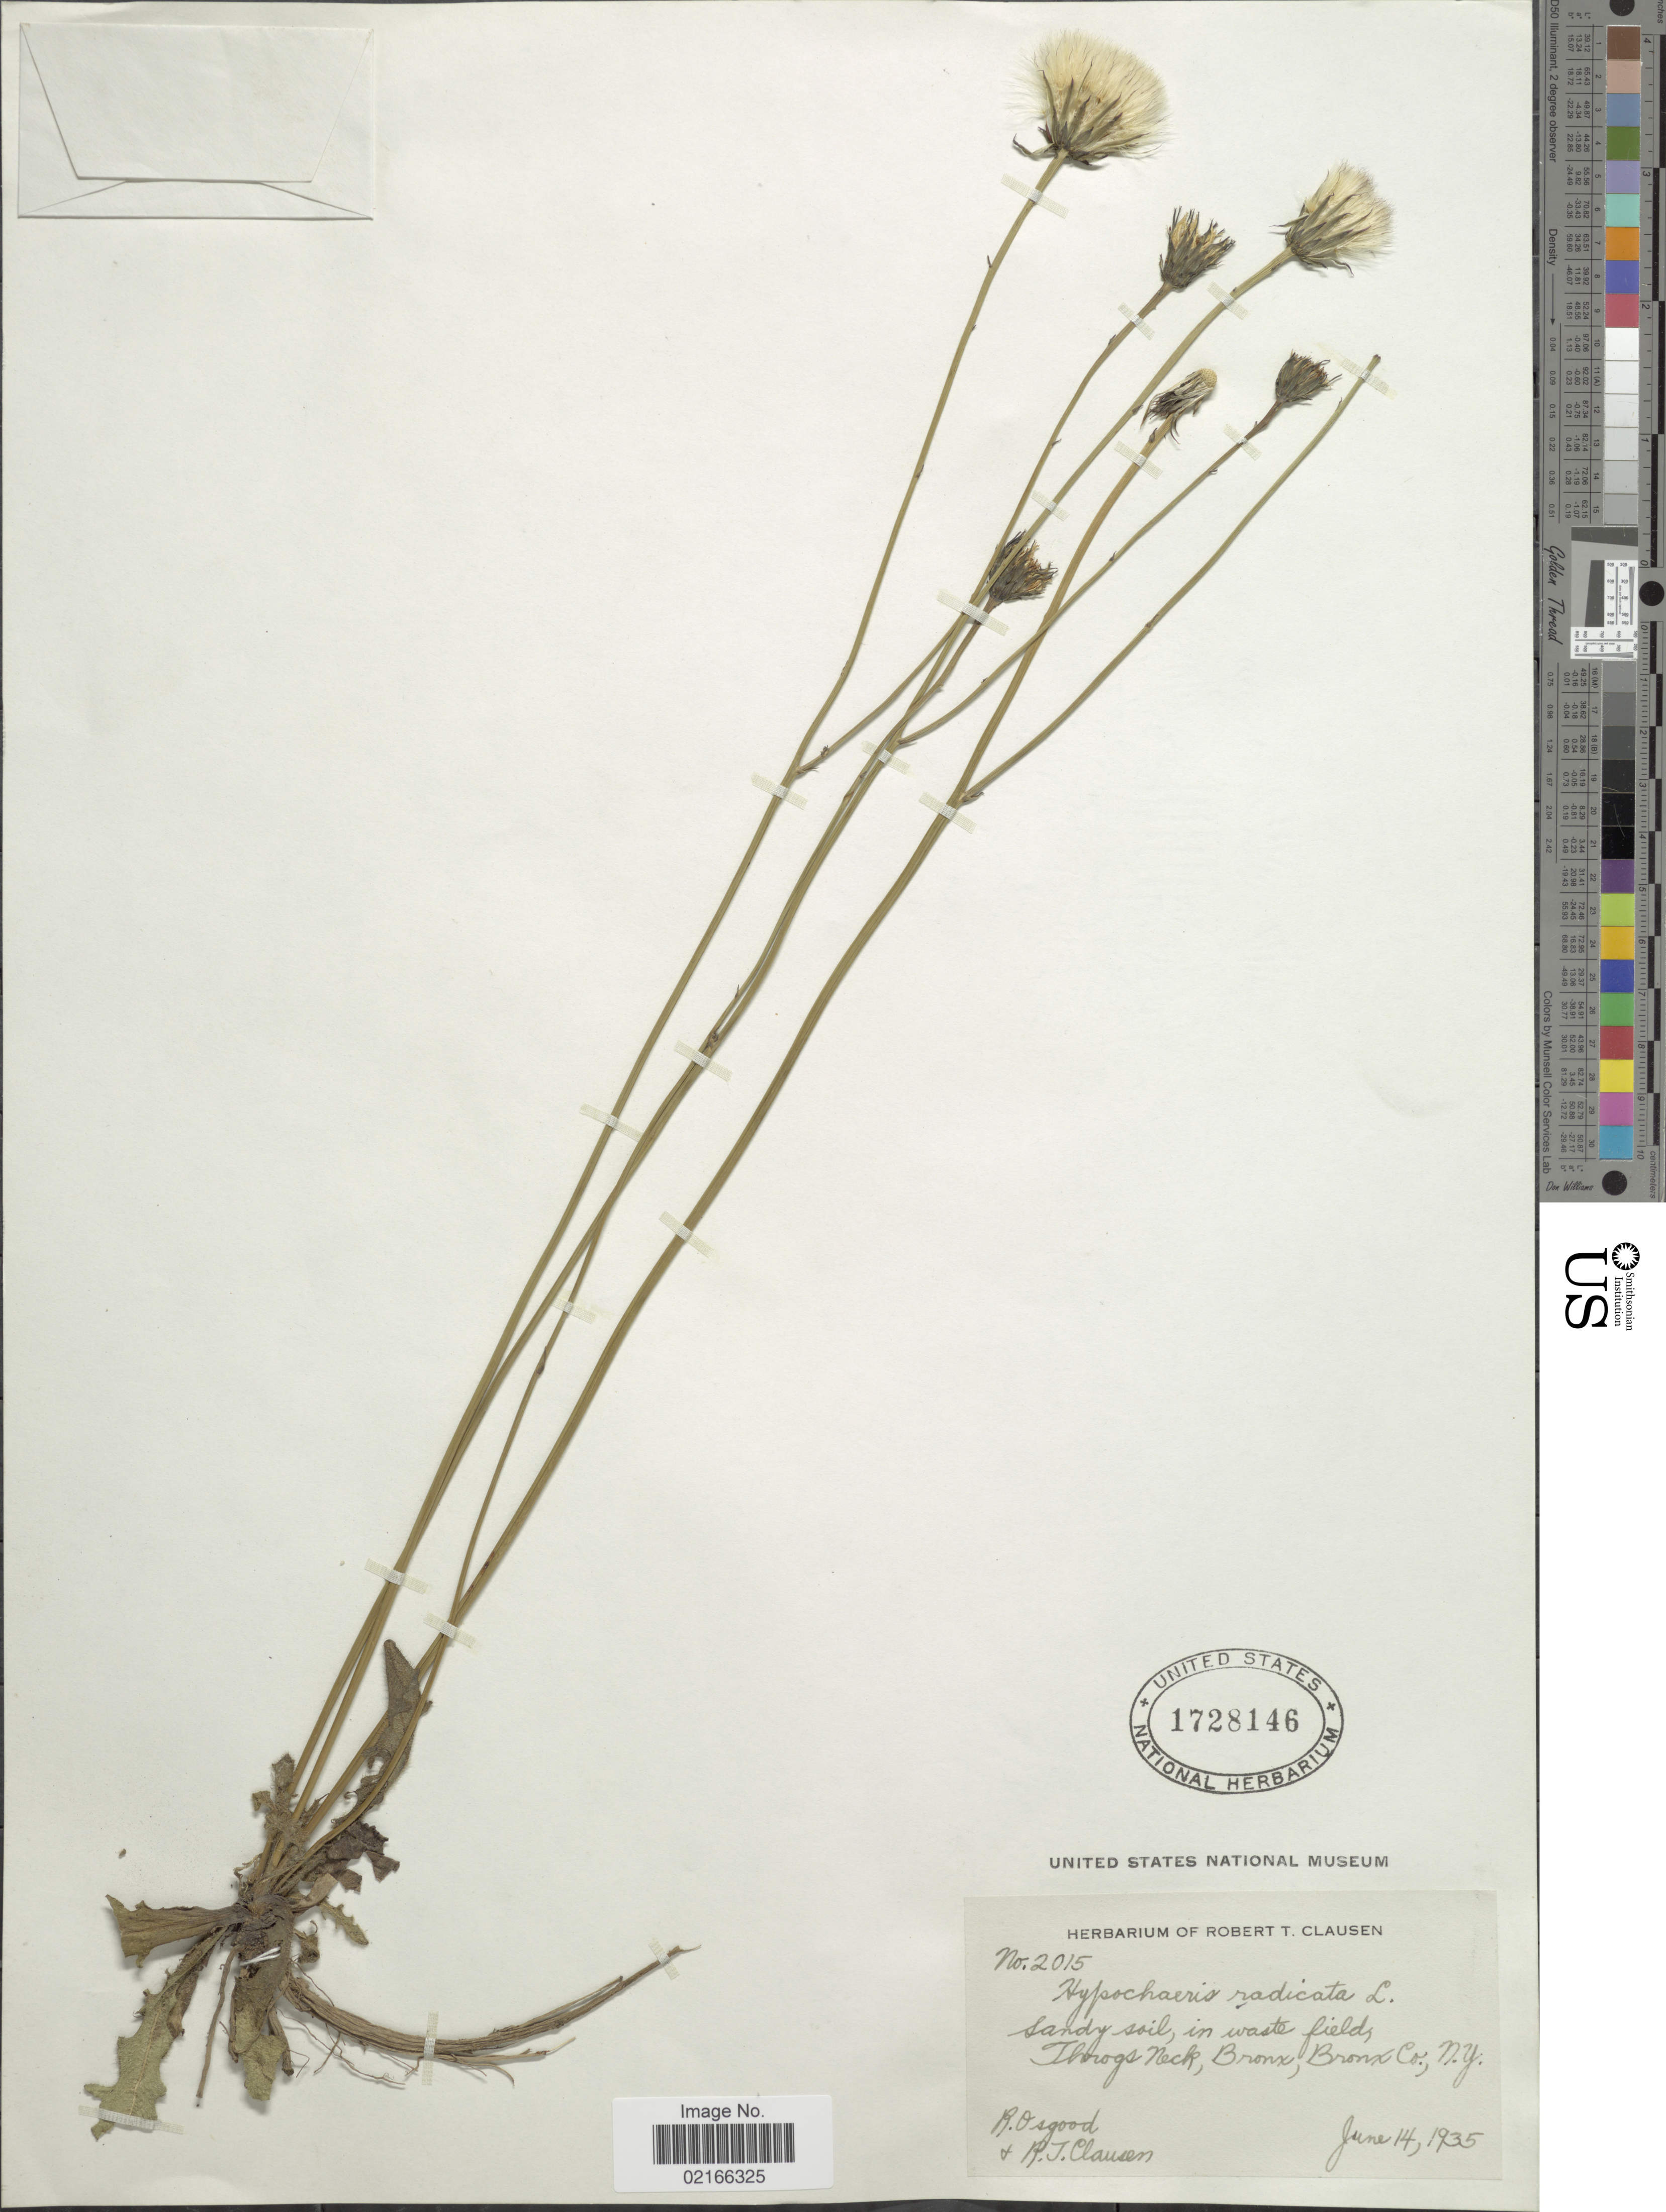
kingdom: Plantae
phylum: Tracheophyta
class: Magnoliopsida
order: Asterales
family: Asteraceae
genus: Hypochaeris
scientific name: Hypochaeris radicata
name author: L.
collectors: R. Osgood & R. T. Clausen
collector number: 2015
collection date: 1935-06-14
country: United States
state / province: New York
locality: Throgs Neck, Bronx, Bronx Co.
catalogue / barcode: US 1728146